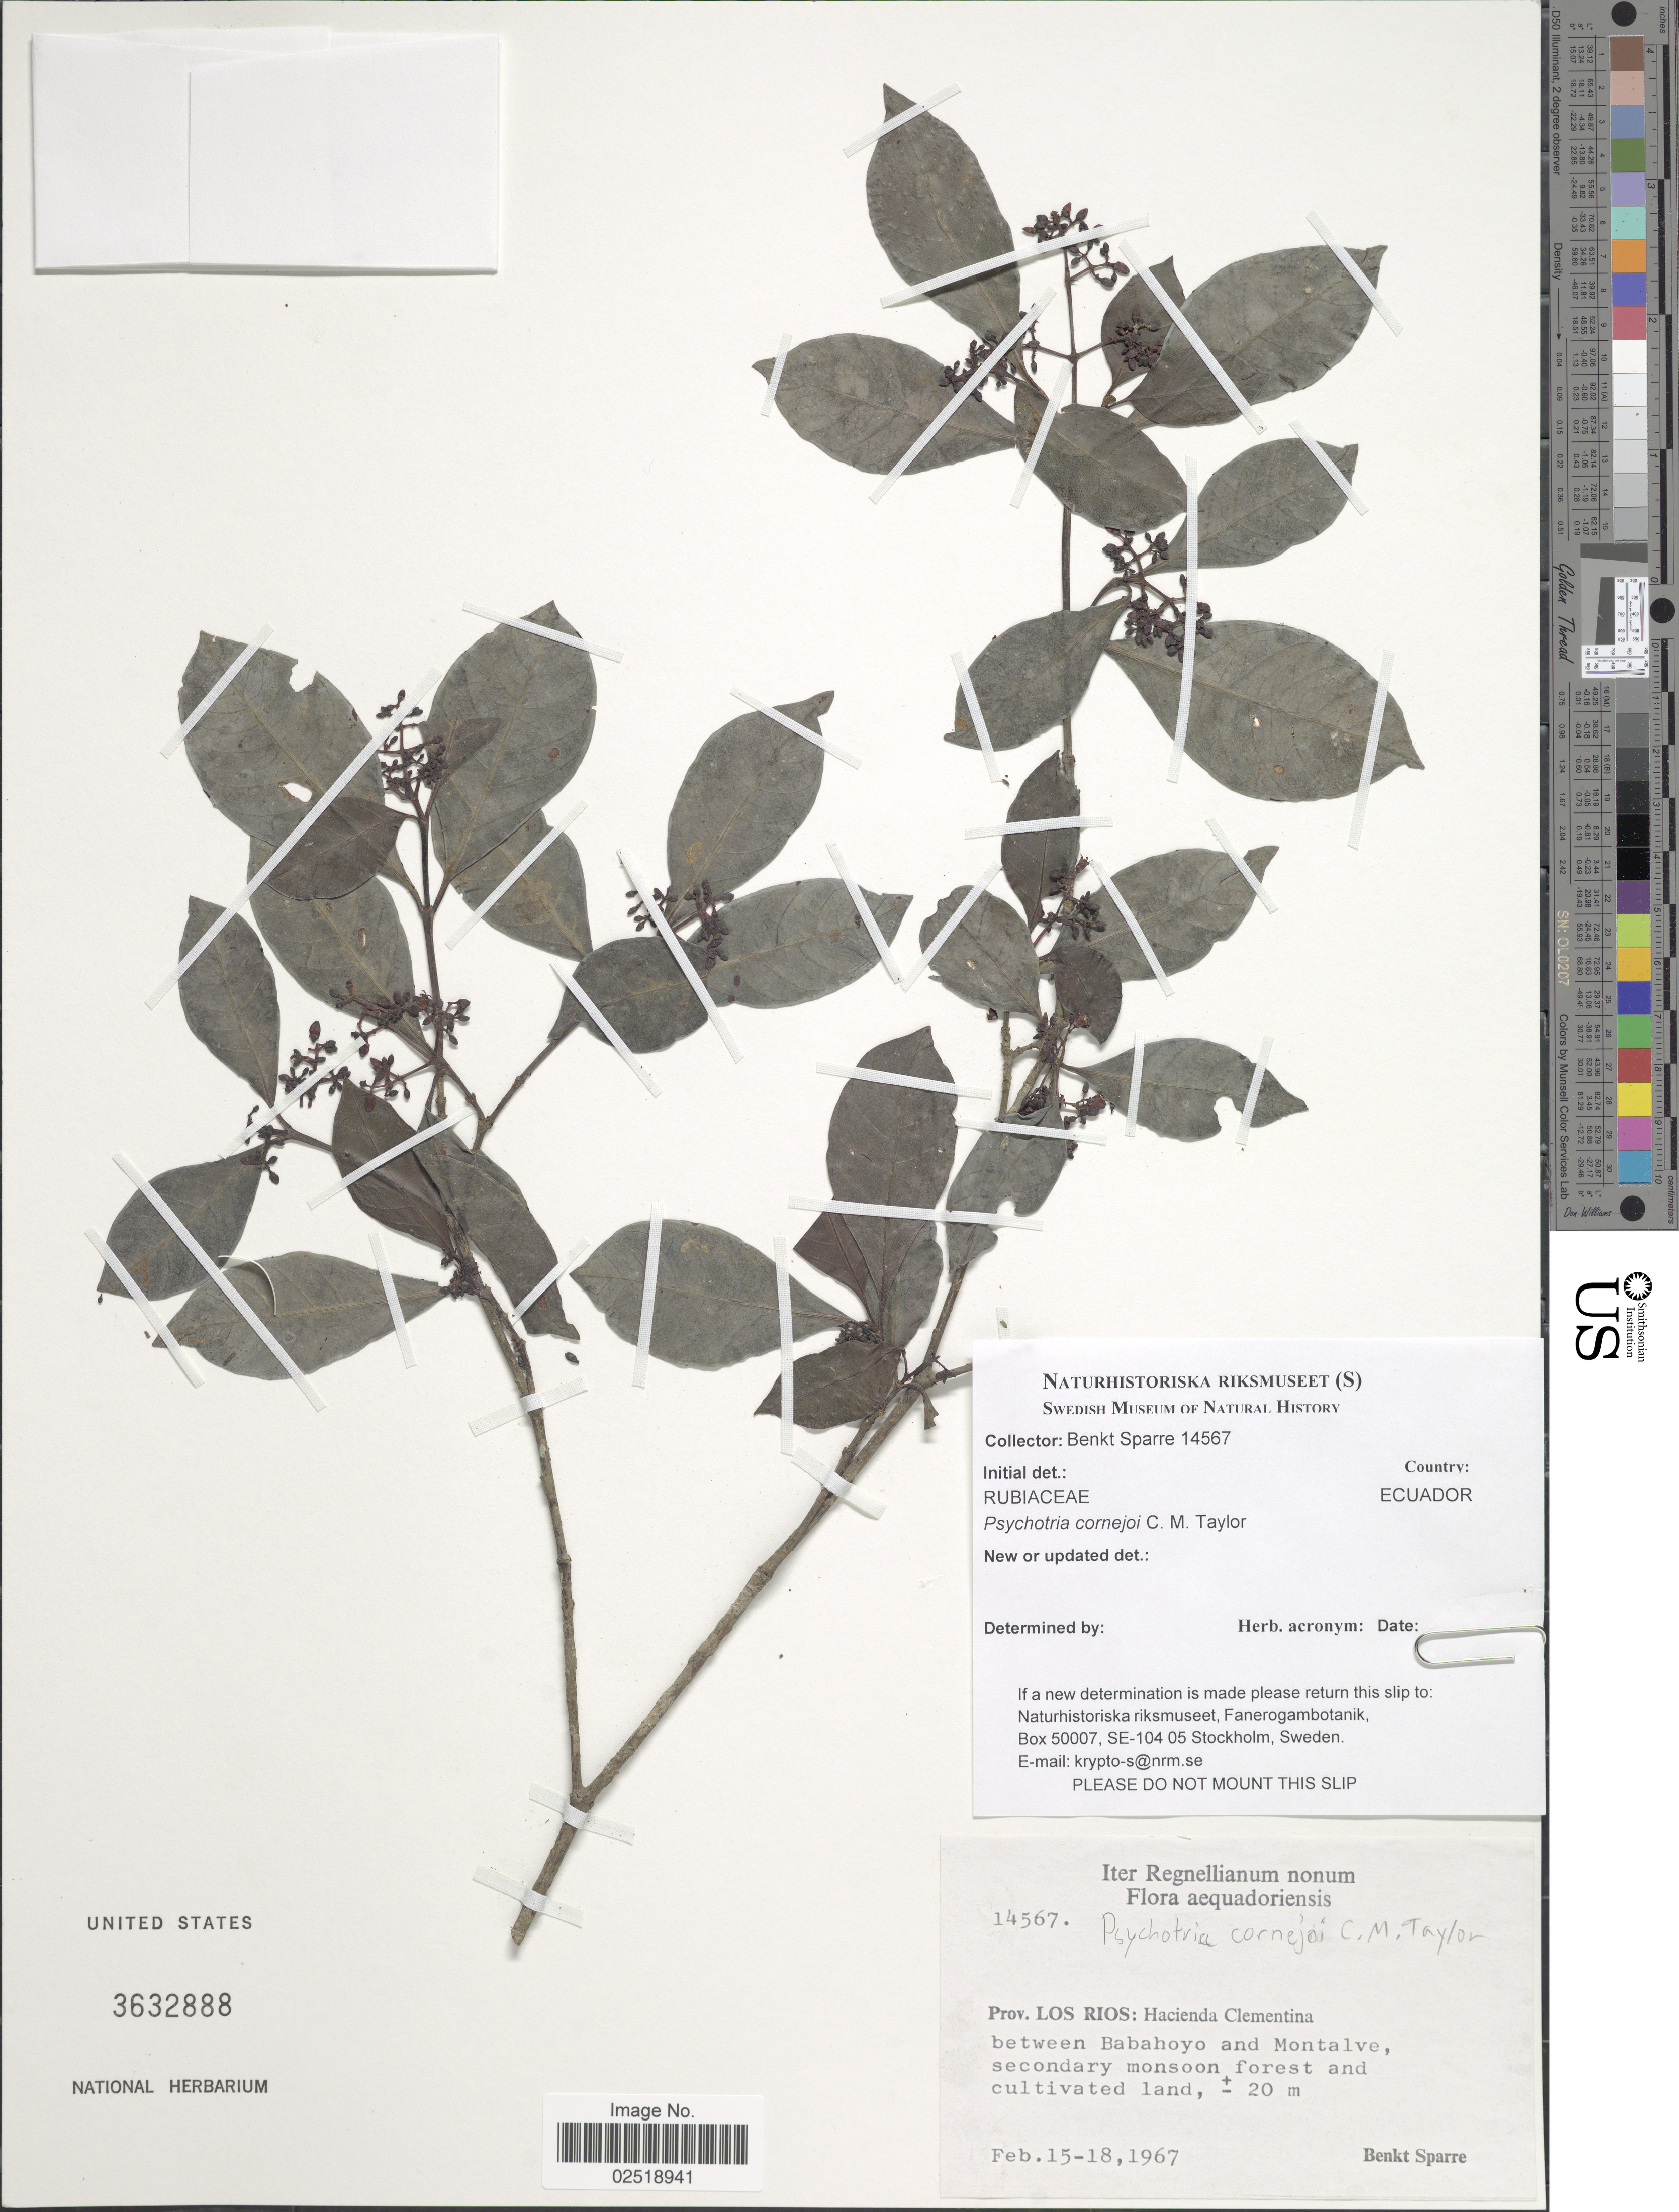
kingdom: Plantae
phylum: Tracheophyta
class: Magnoliopsida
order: Gentianales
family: Rubiaceae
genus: Psychotria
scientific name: Psychotria cornejoi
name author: C.M. Taylor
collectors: B. Sparre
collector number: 14567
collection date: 1967-02-15/1967-02-18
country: Ecuador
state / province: Los Ríos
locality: Hacienda Clementina between Babahoyo and Montalve, secondary monsoon forest and cultivated land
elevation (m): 20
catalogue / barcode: US 3632888